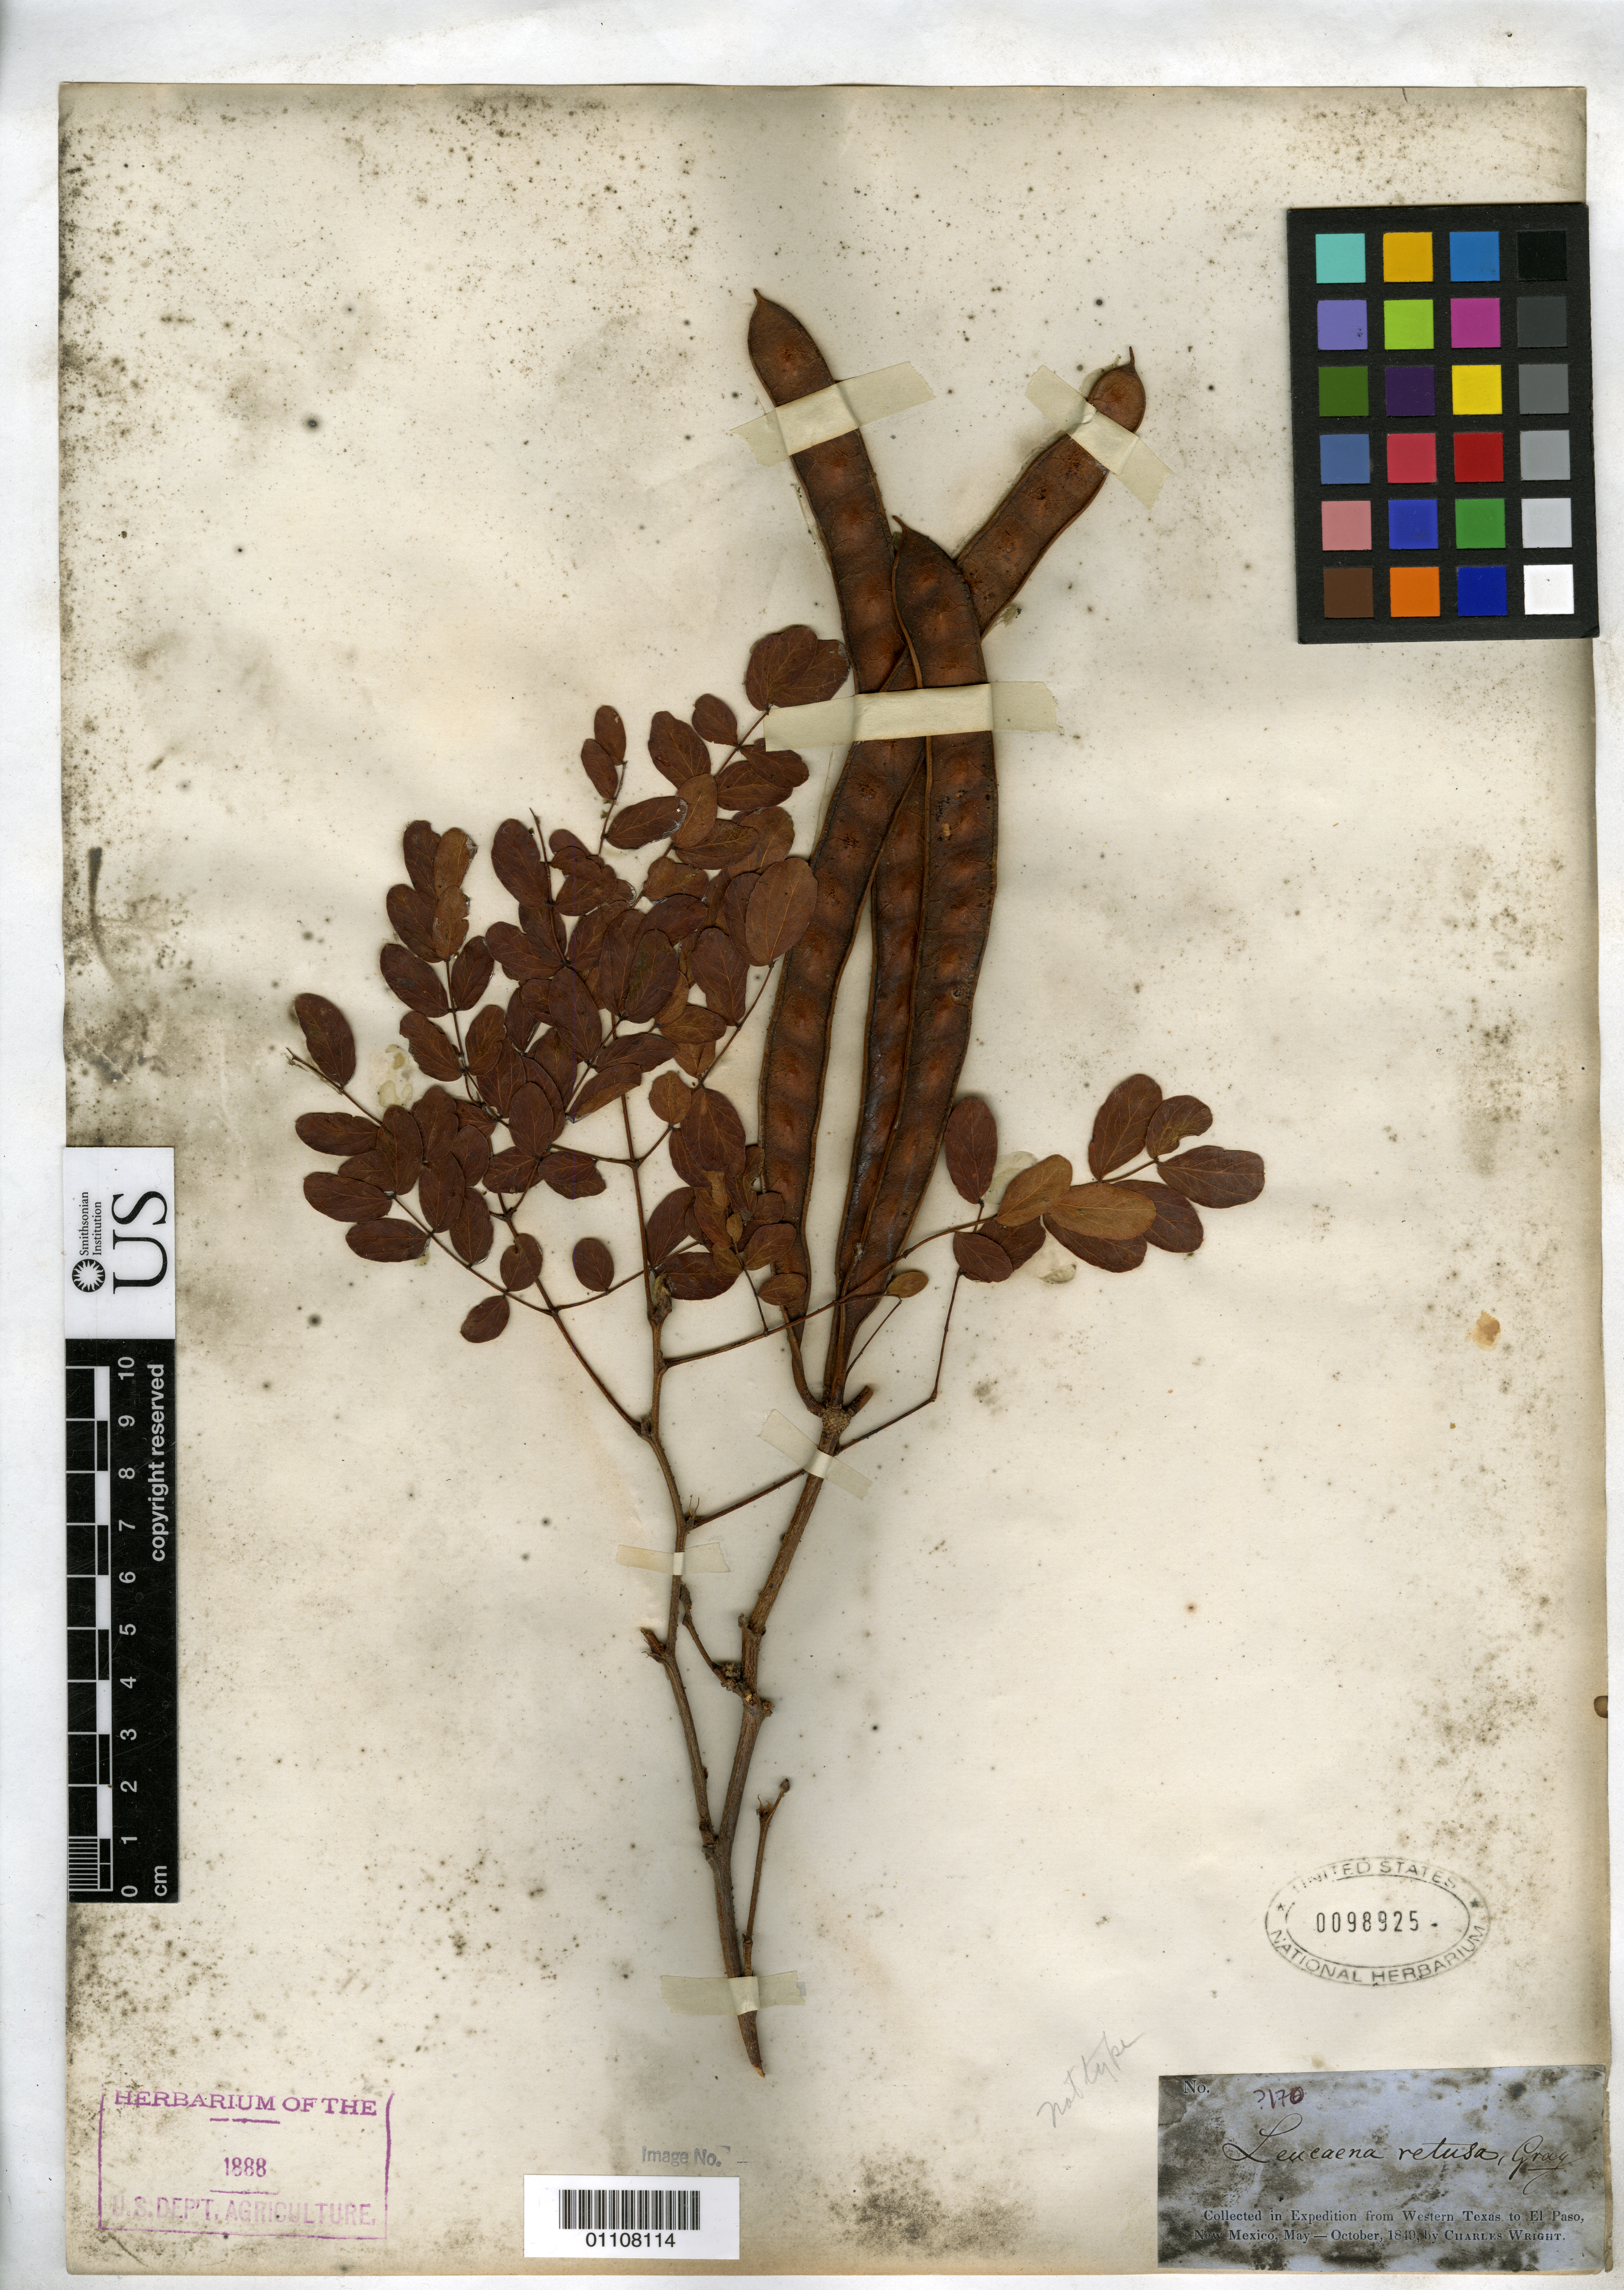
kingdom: Plantae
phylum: Tracheophyta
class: Magnoliopsida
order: Fabales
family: Fabaceae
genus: Leucaena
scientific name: Leucaena retusa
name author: Benth. in A. Gray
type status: Possible Syntype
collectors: C. H. Wright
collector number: ?170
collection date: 1849-05/1849-10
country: United States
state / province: Texas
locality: Collected in Expedition from Western Texas to El Paso, New Mexico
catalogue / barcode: US 98925